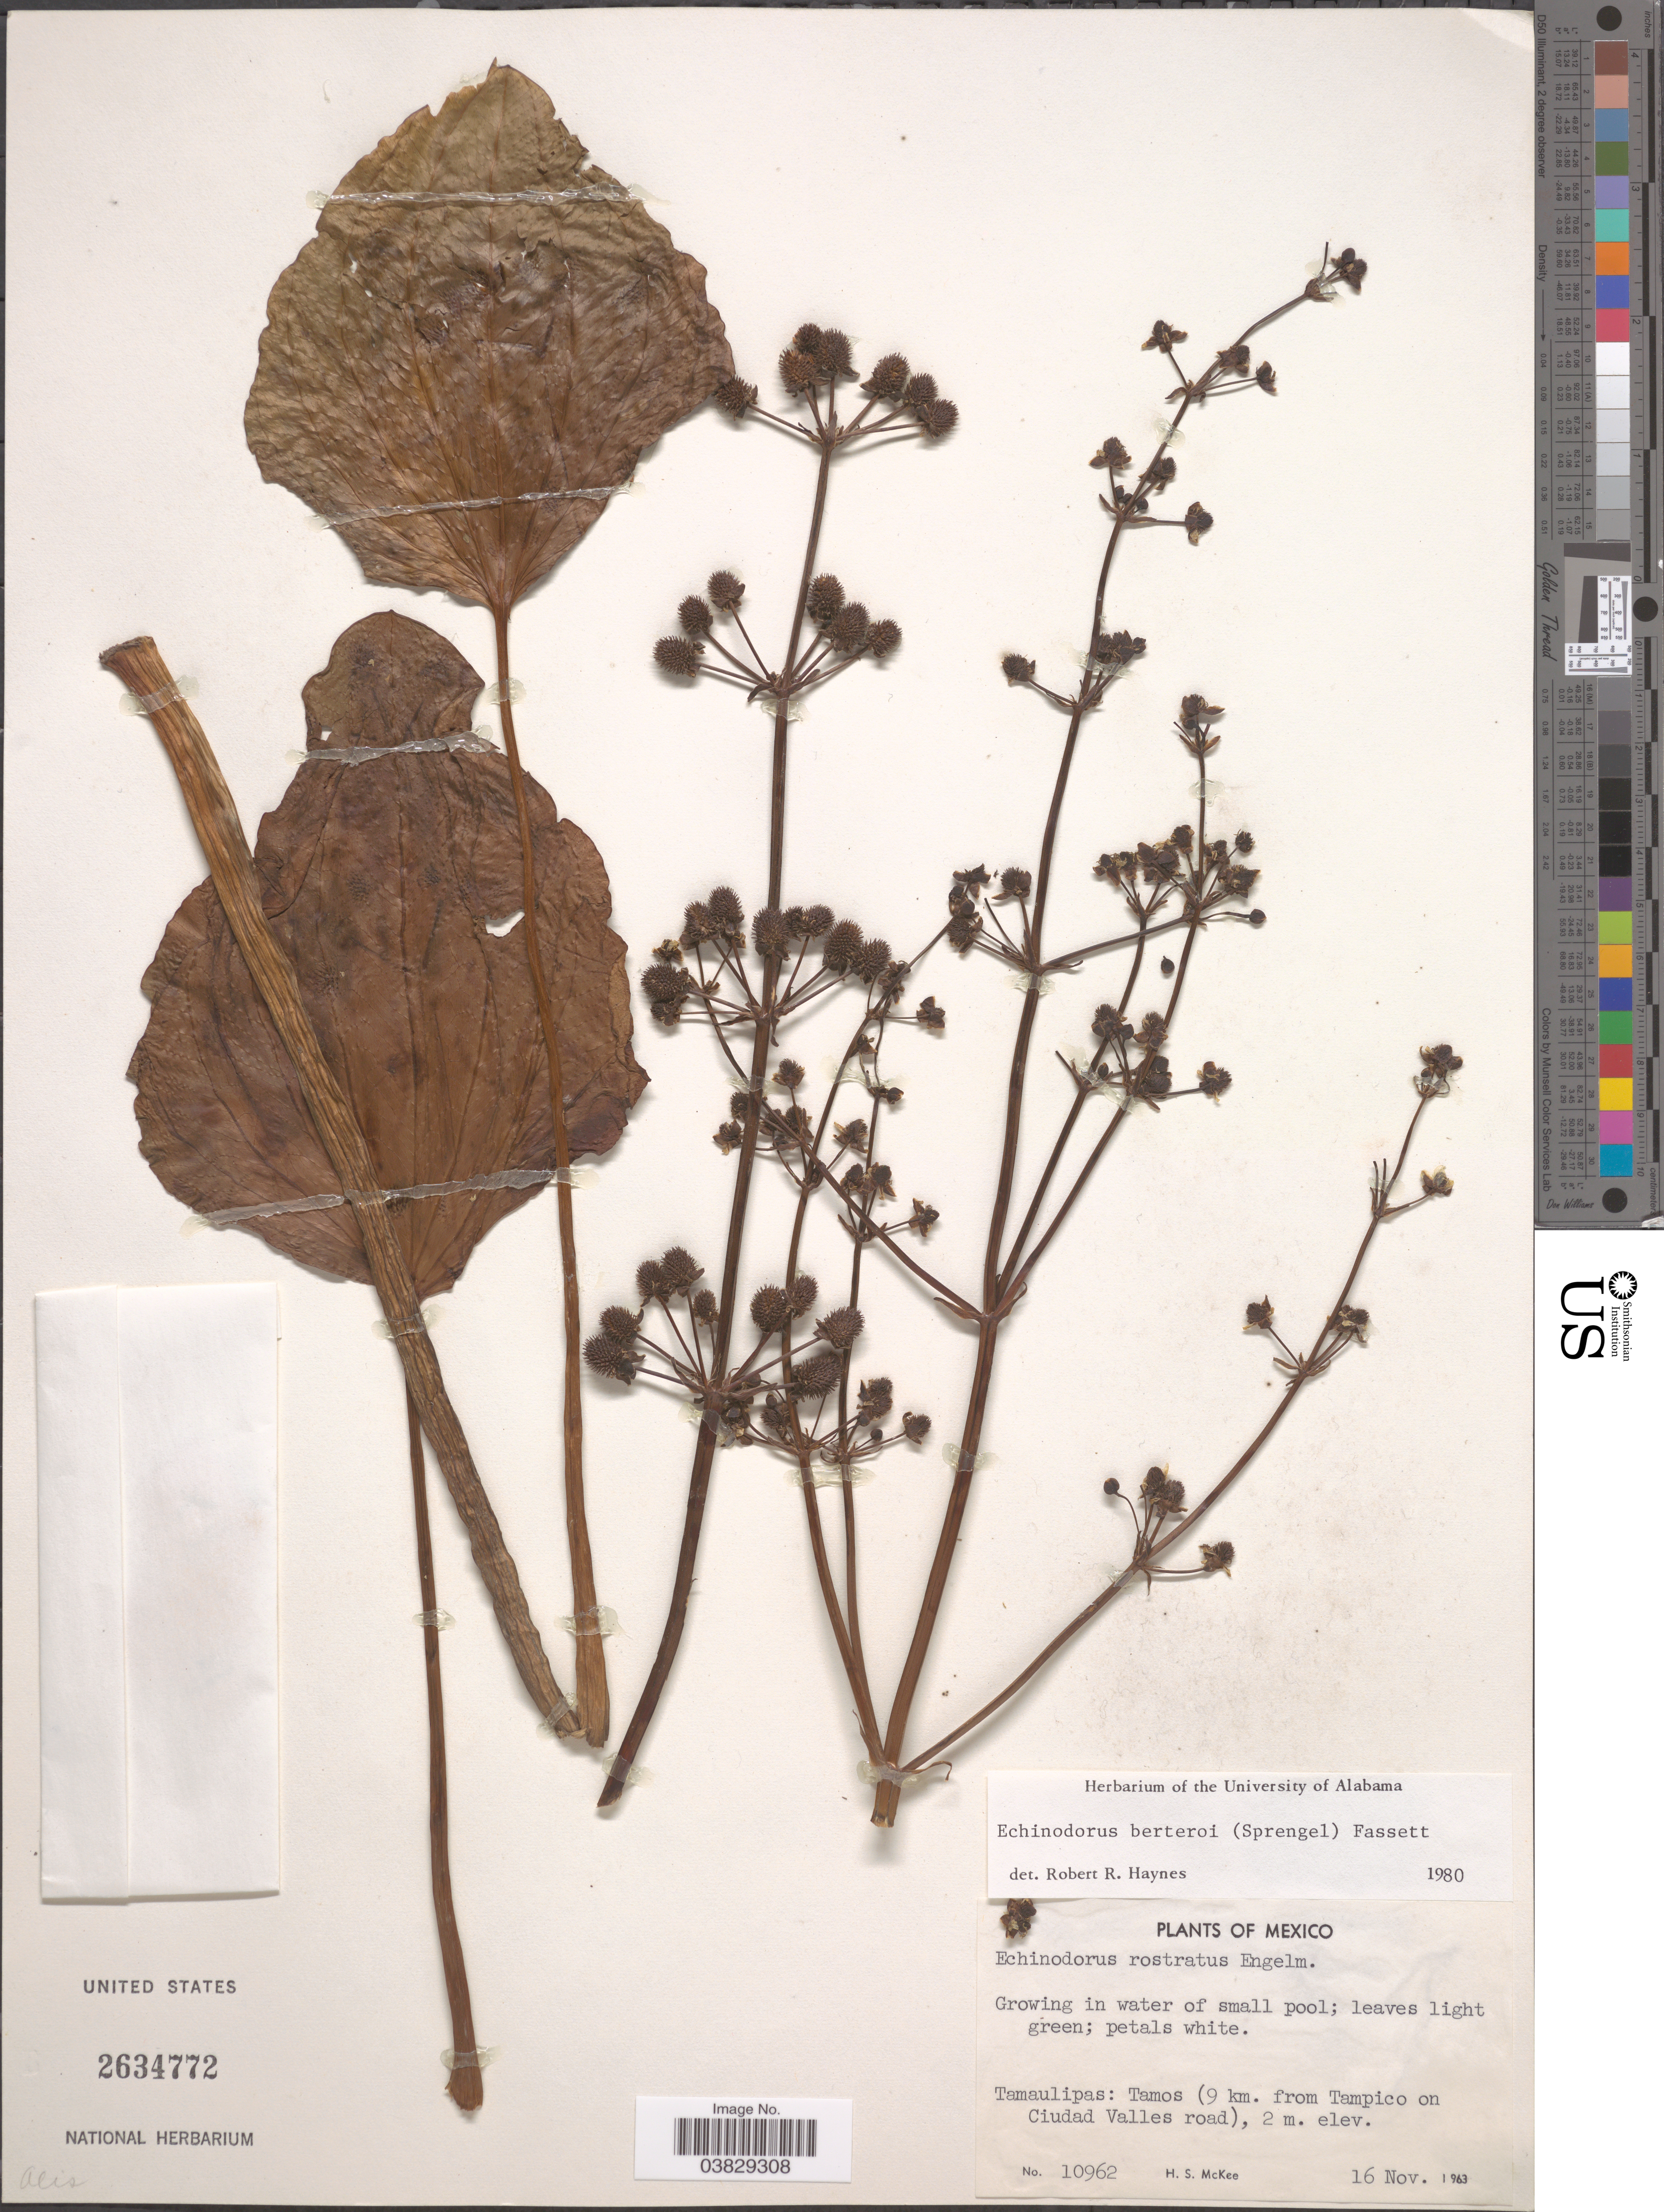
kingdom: Plantae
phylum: Tracheophyta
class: Liliopsida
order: Alismatales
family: Alismataceae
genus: Echinodorus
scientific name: Echinodorus berteroi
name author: (Spreng.) Fassett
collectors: H. S. McKee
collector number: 10962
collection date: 1963-11-16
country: Mexico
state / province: Tamaulipas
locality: Tamos (9 km. from Tampico on Ciudad Valles road).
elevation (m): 2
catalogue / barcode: US 2634772